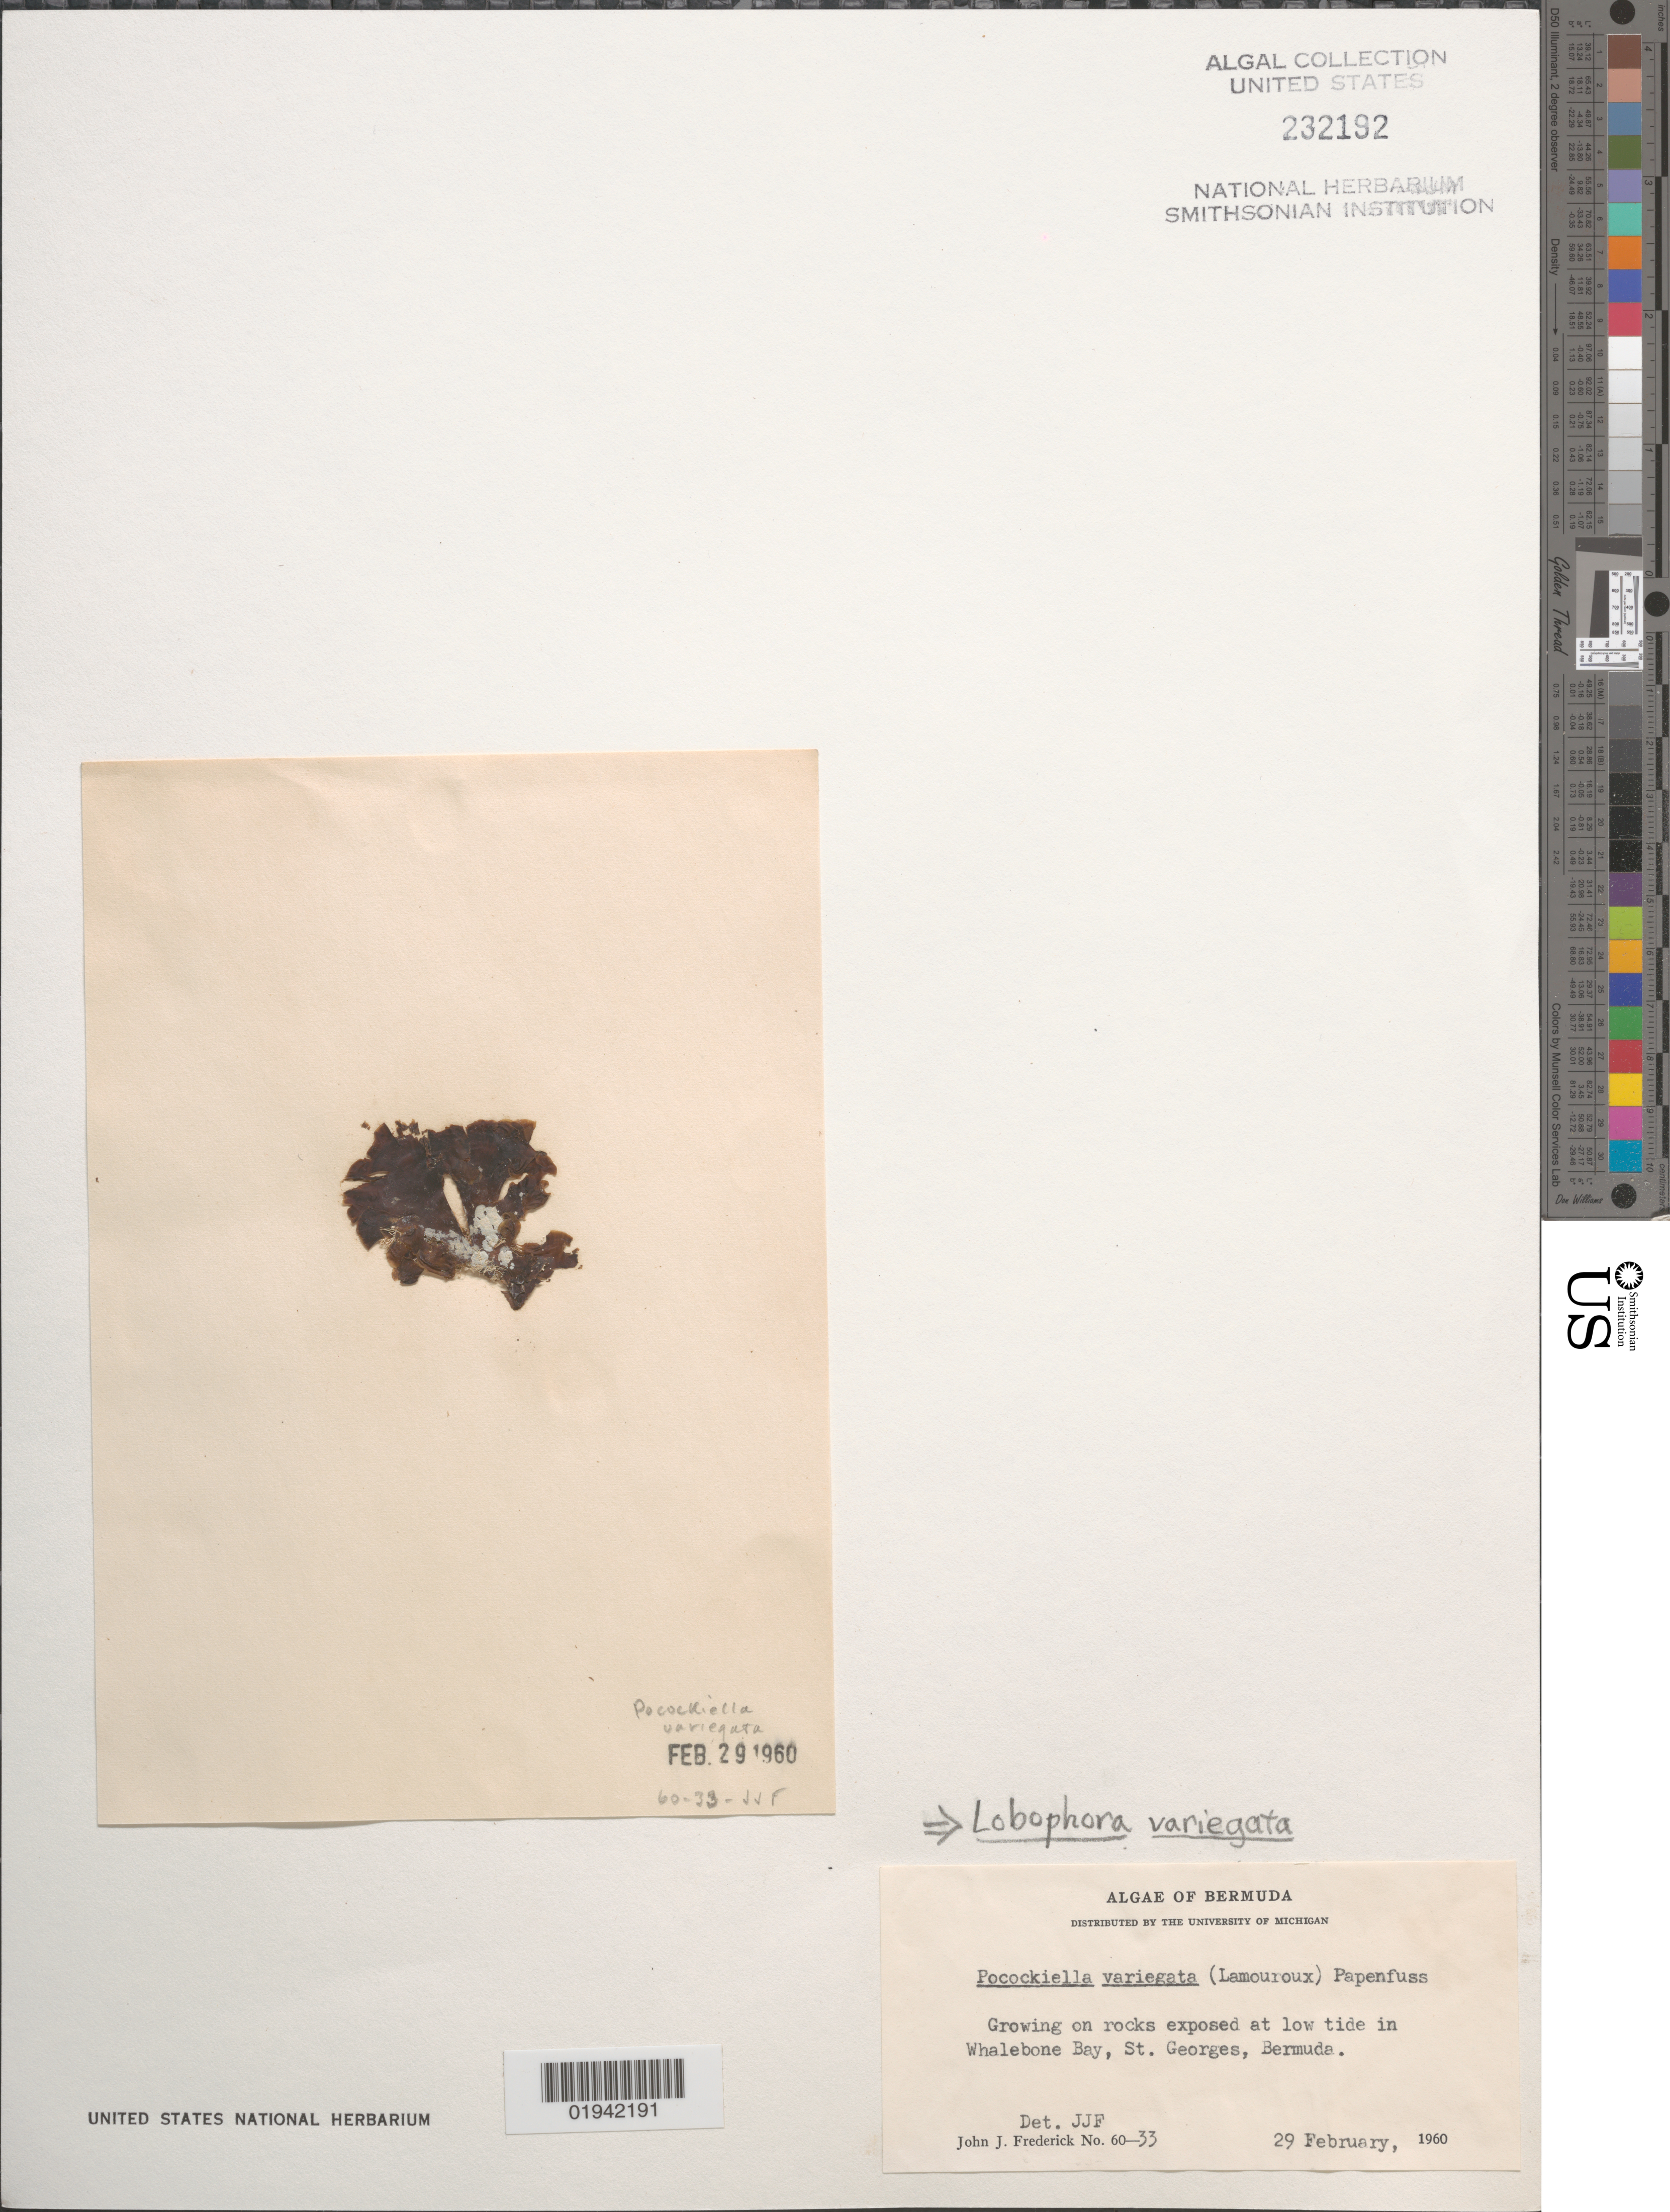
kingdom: Chromista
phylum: Ochrophyta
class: Phaeophyceae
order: Dictyotales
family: Dictyotaceae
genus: Pocockiella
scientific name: Pocockiella variegata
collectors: J. Frederick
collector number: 60-33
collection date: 1960-02-29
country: Bermuda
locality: Growing on rocks exposed at low tide in Whalebone Bay, St. Georges.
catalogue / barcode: US 232192